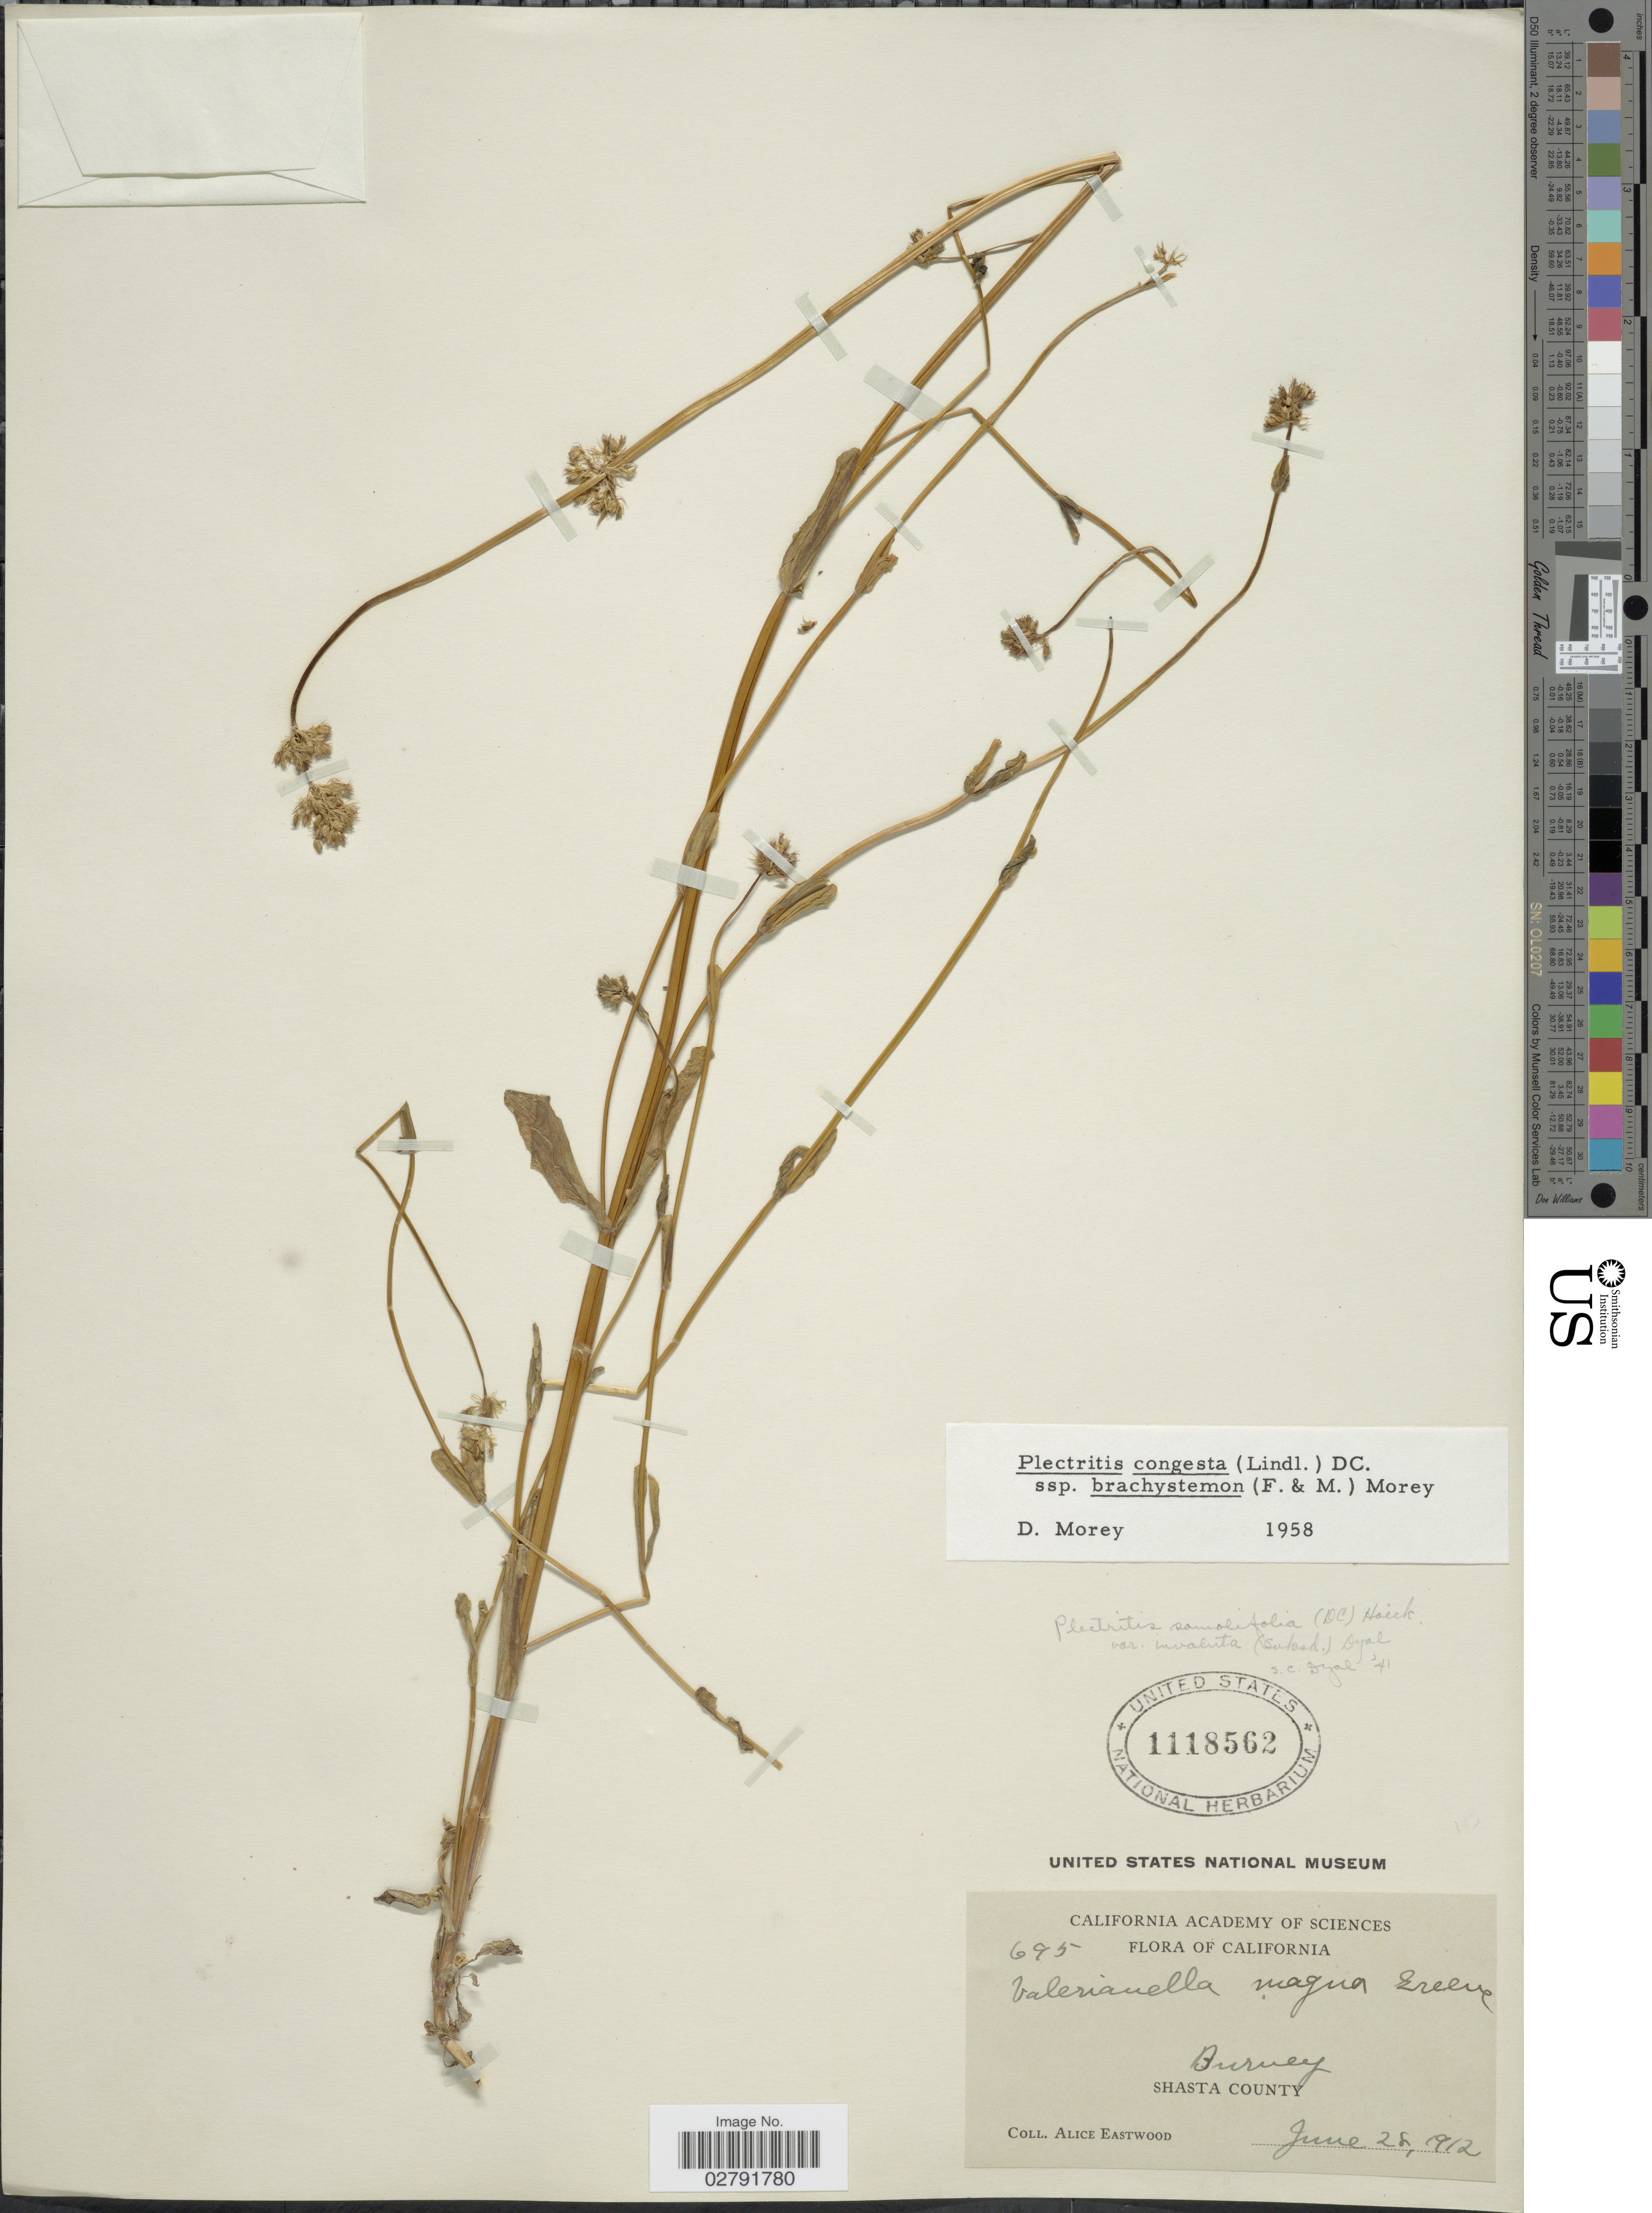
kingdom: Plantae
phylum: Tracheophyta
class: Magnoliopsida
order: Dipsacales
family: Caprifoliaceae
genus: Plectritis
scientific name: Plectritis congesta subsp. brachystemon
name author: (Fisch. & C.A. Mey.) Morey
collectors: A. Eastwood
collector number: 695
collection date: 1912-06-28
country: United States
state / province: California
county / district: Shasta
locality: Burney. Shasta County.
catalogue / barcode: US 1118562